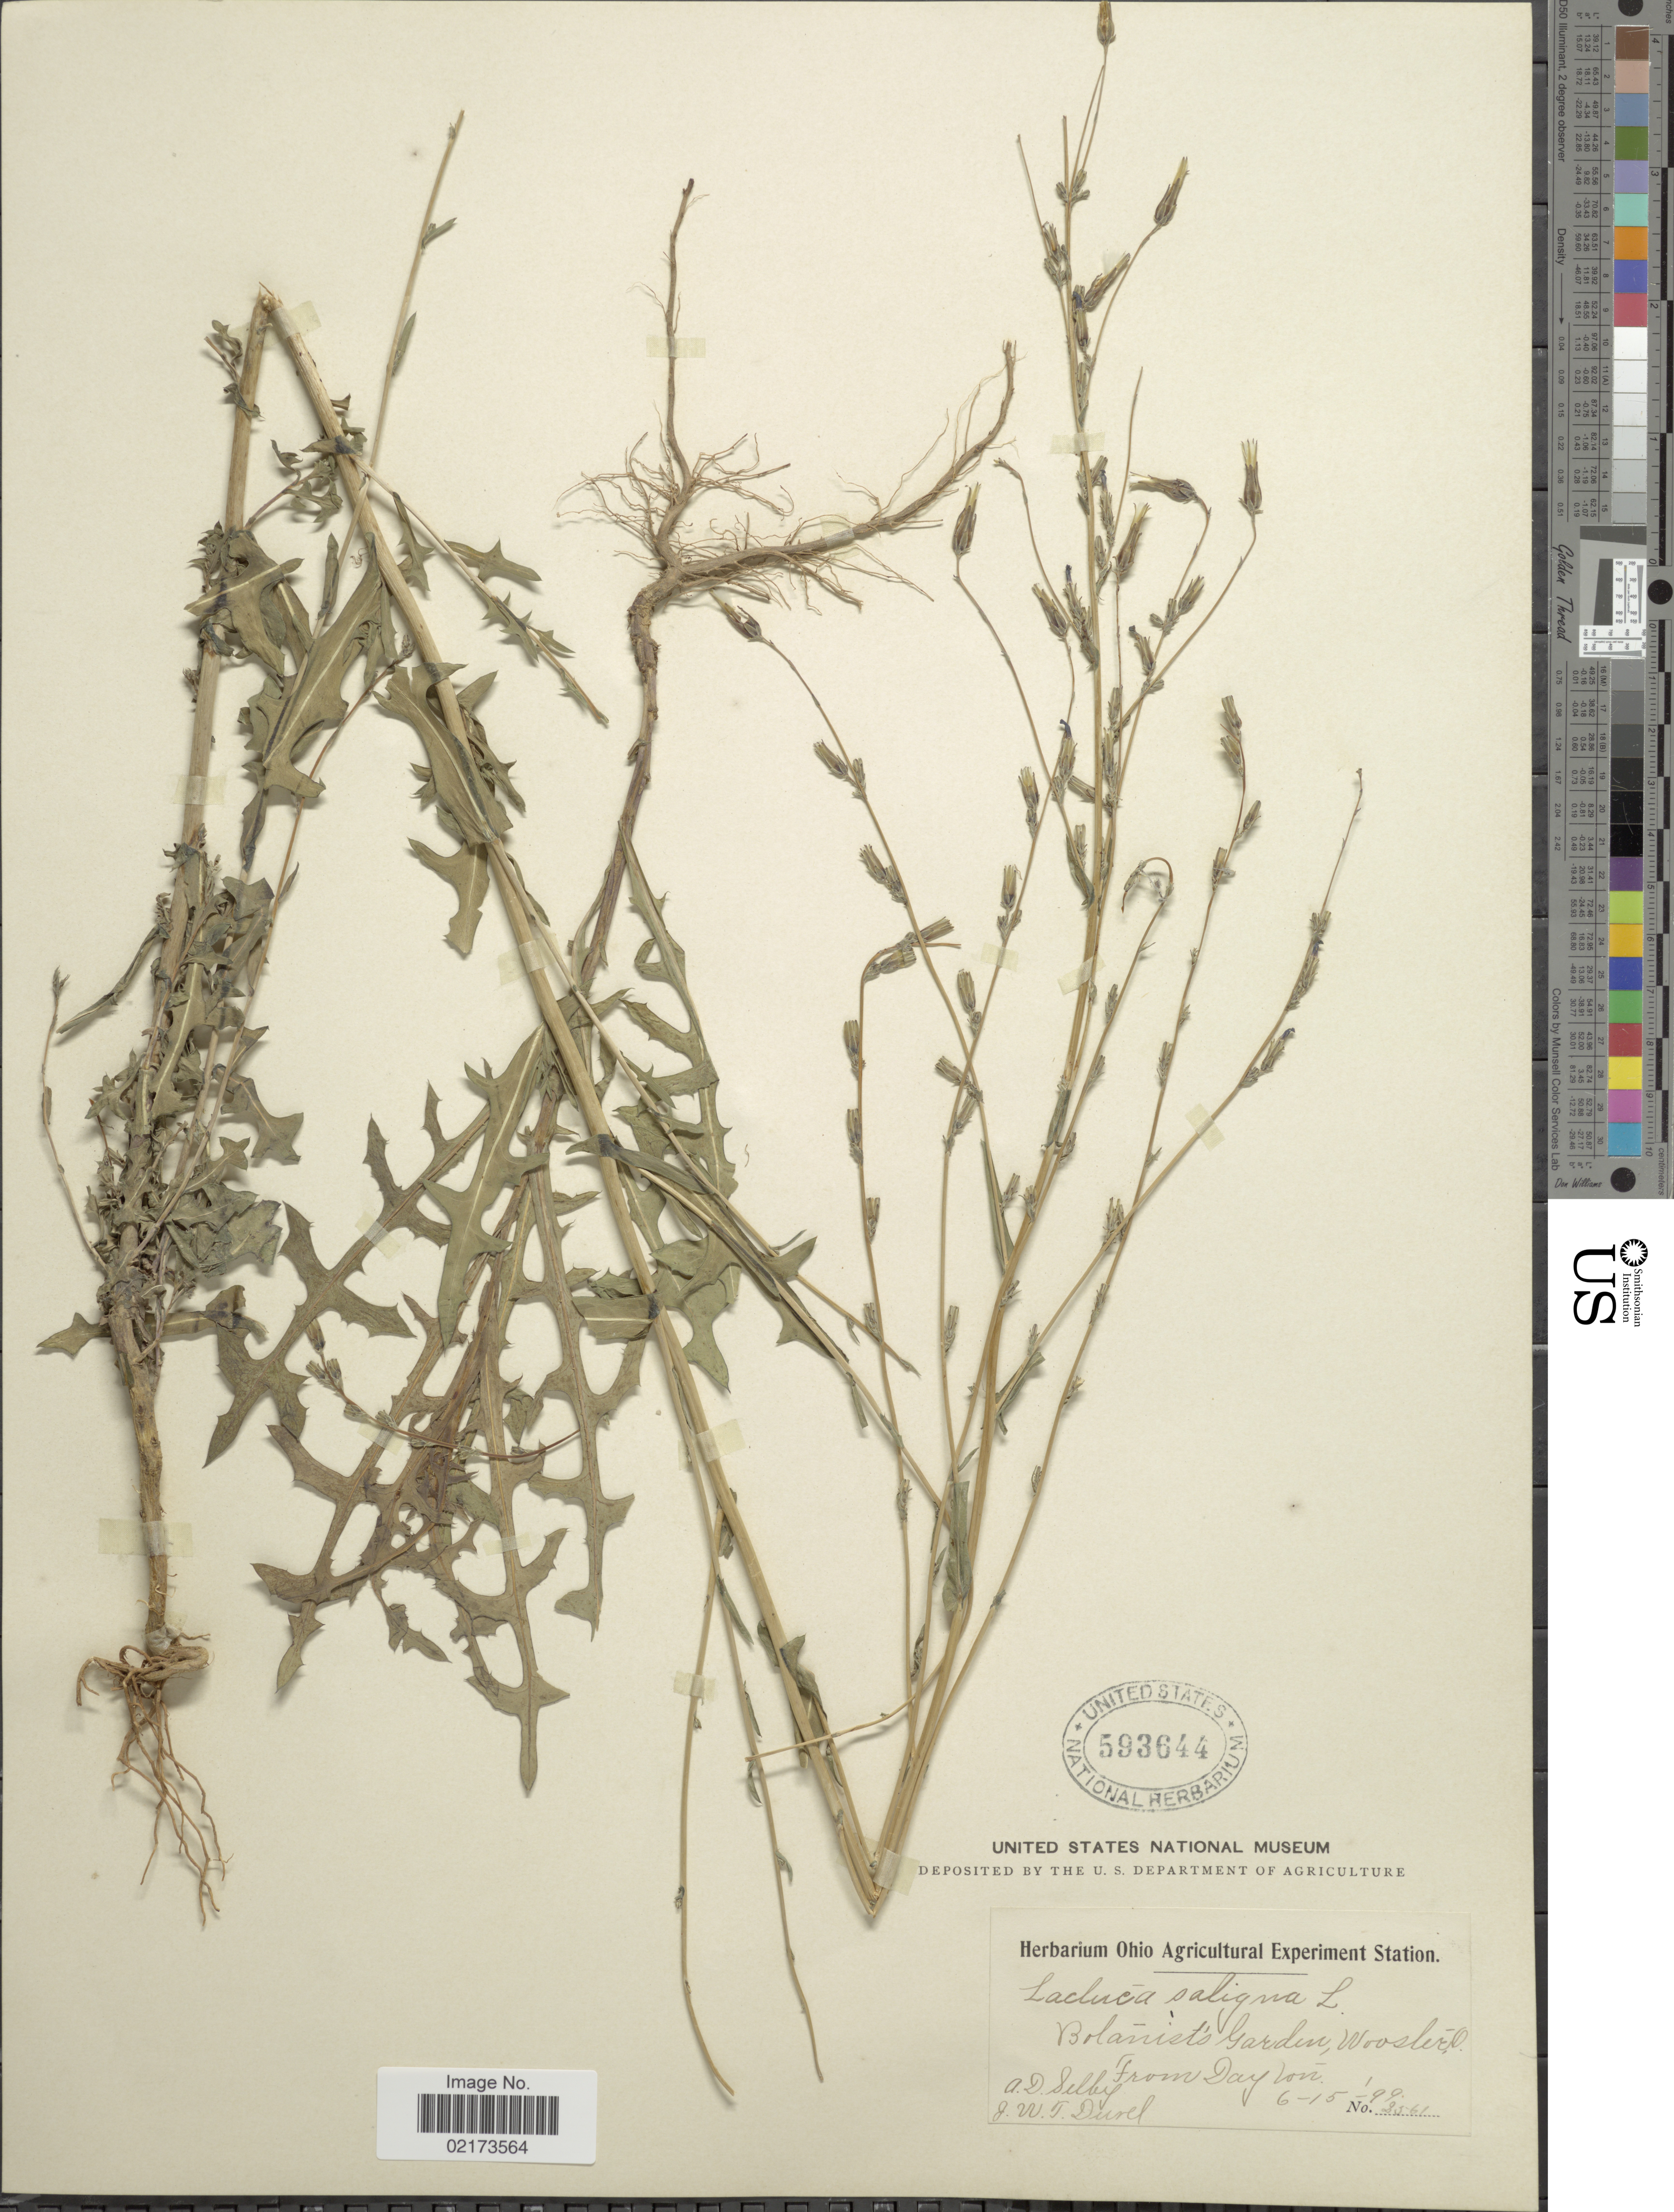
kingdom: Plantae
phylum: Tracheophyta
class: Magnoliopsida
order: Asterales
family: Asteraceae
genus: Lactuca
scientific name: Lactuca saligna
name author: L.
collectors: A. Selby & J. Durel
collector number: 2561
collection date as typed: Transcribed d/m/y: 15/6/99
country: United States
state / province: Ohio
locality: Botanist's Garden, Wooster, O., Dayton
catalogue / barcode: US 593644